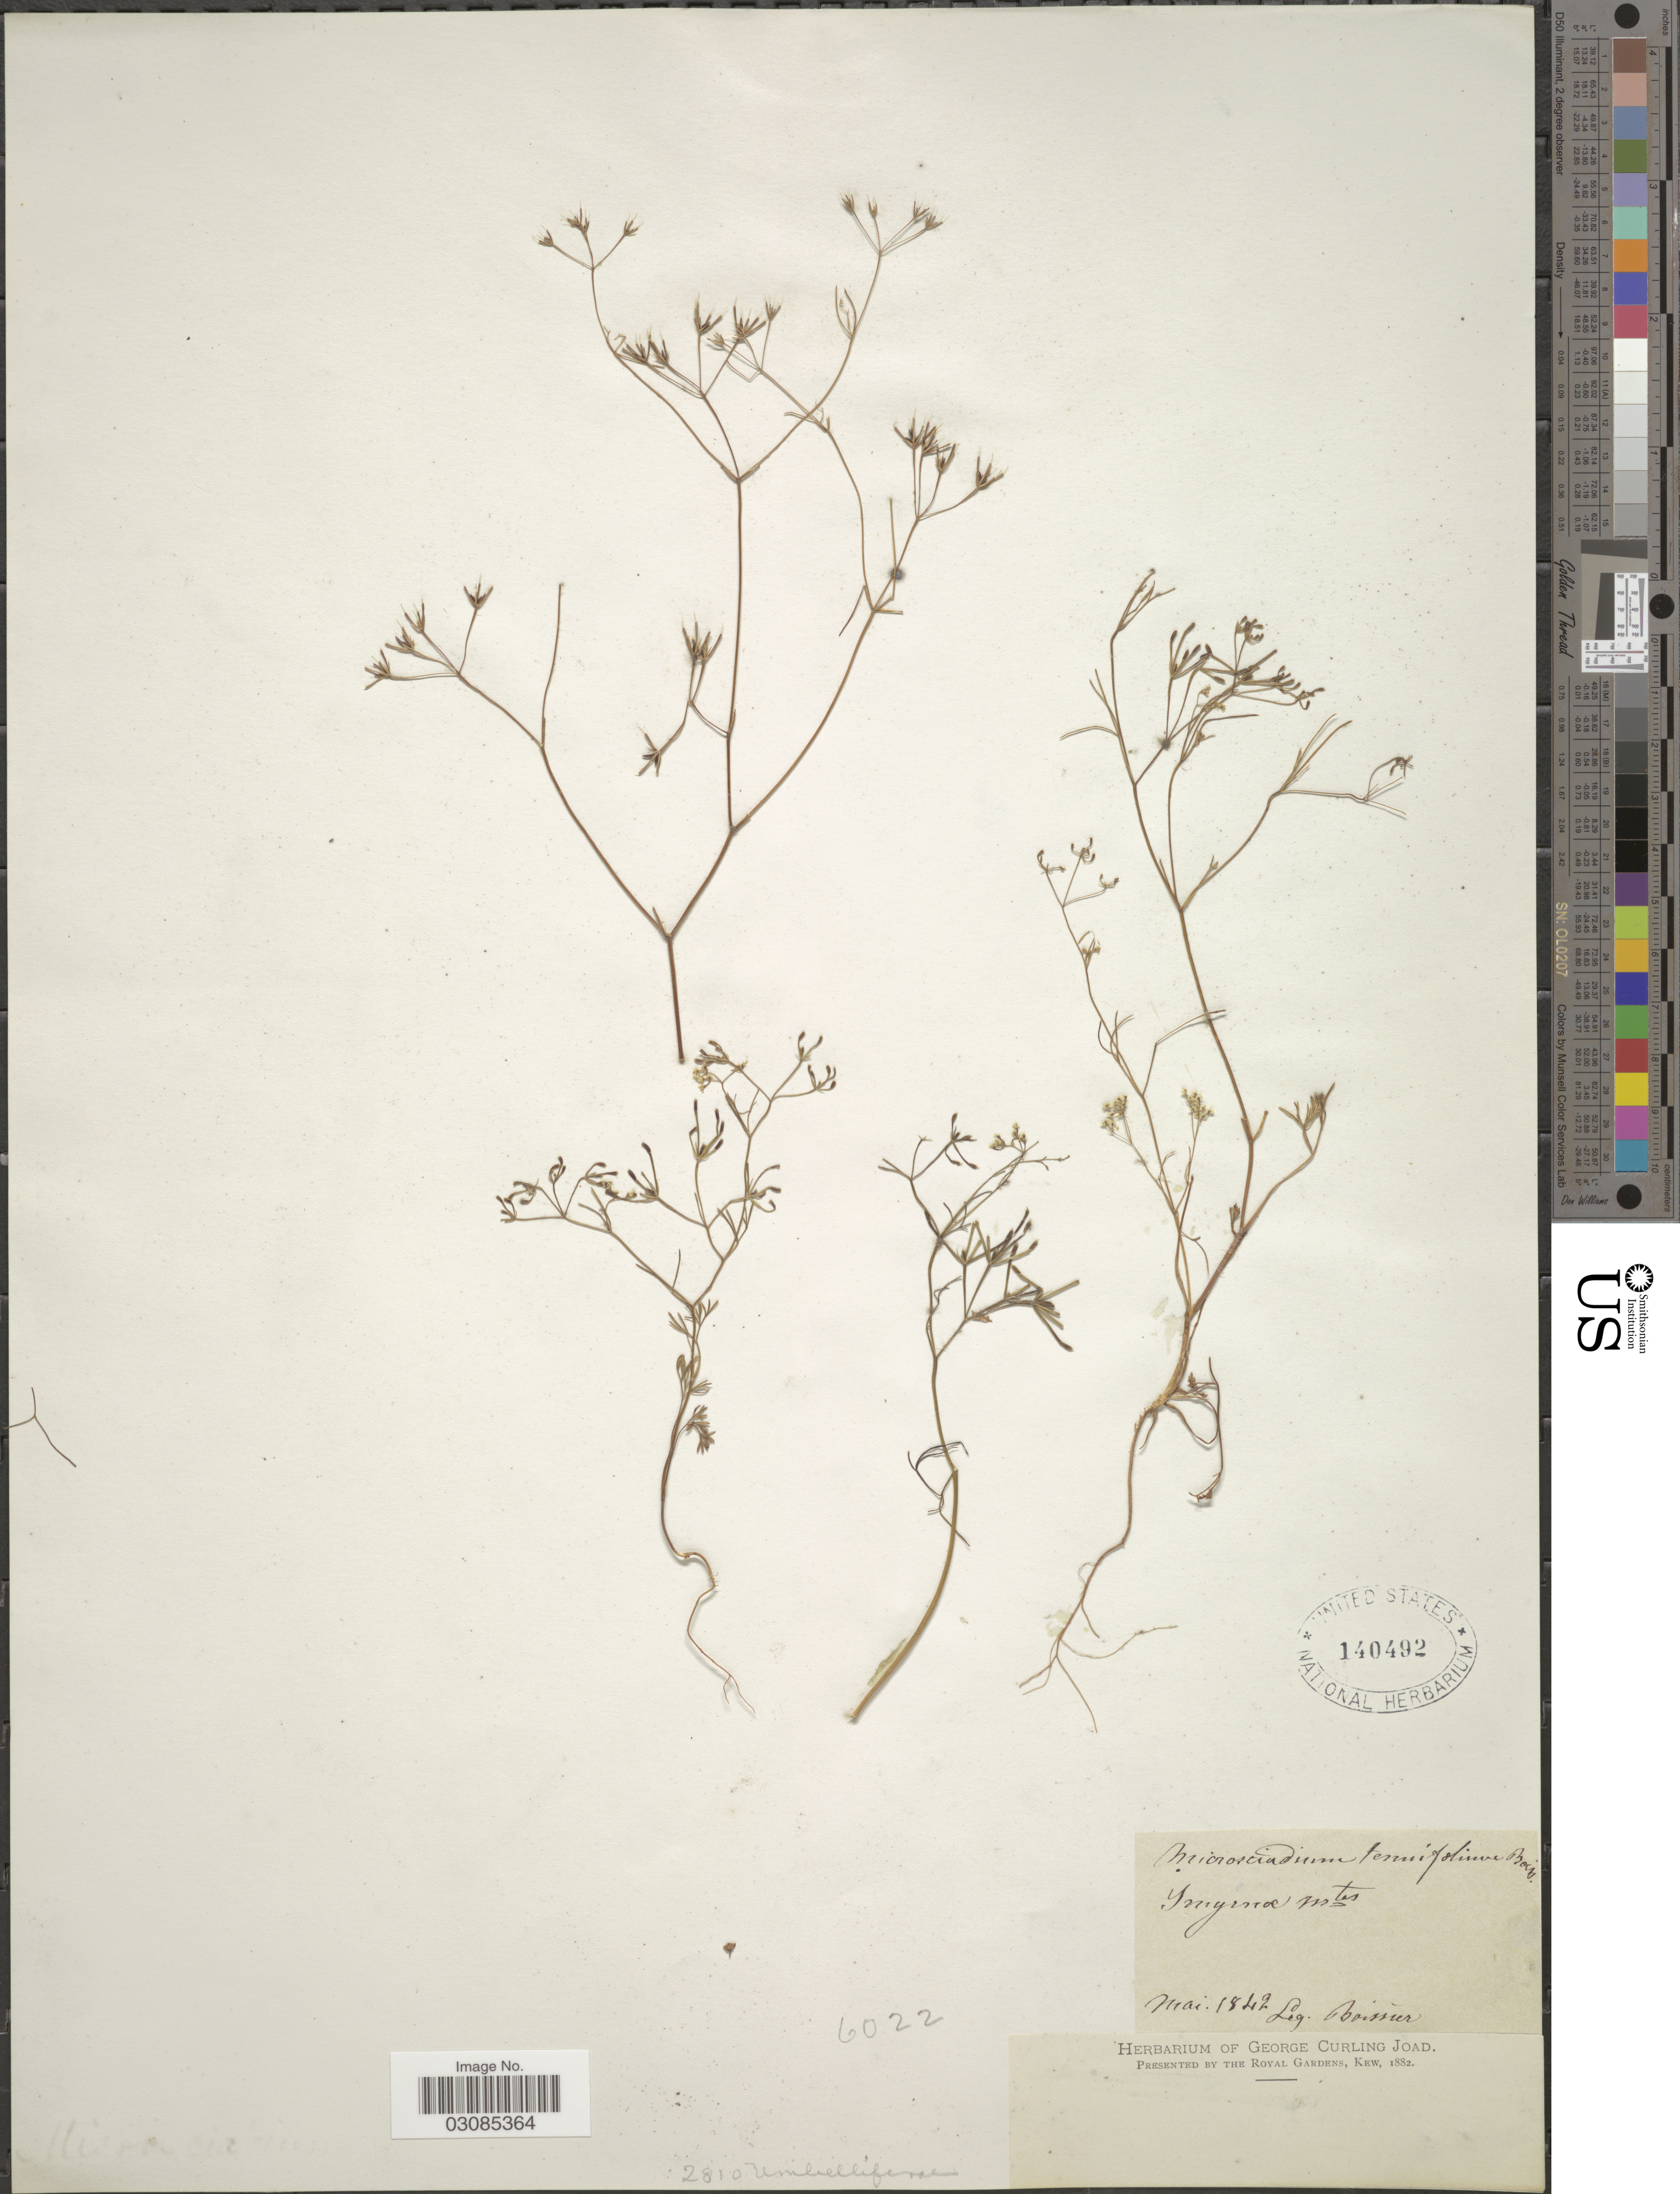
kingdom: Plantae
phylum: Tracheophyta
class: Magnoliopsida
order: Apiales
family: Apiaceae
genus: Microsciadium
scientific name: Microsciadium minutum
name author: Briq.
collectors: -- Boissier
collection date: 1842-05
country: Turkey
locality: Smyrnæ Mtes.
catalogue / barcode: US 140492